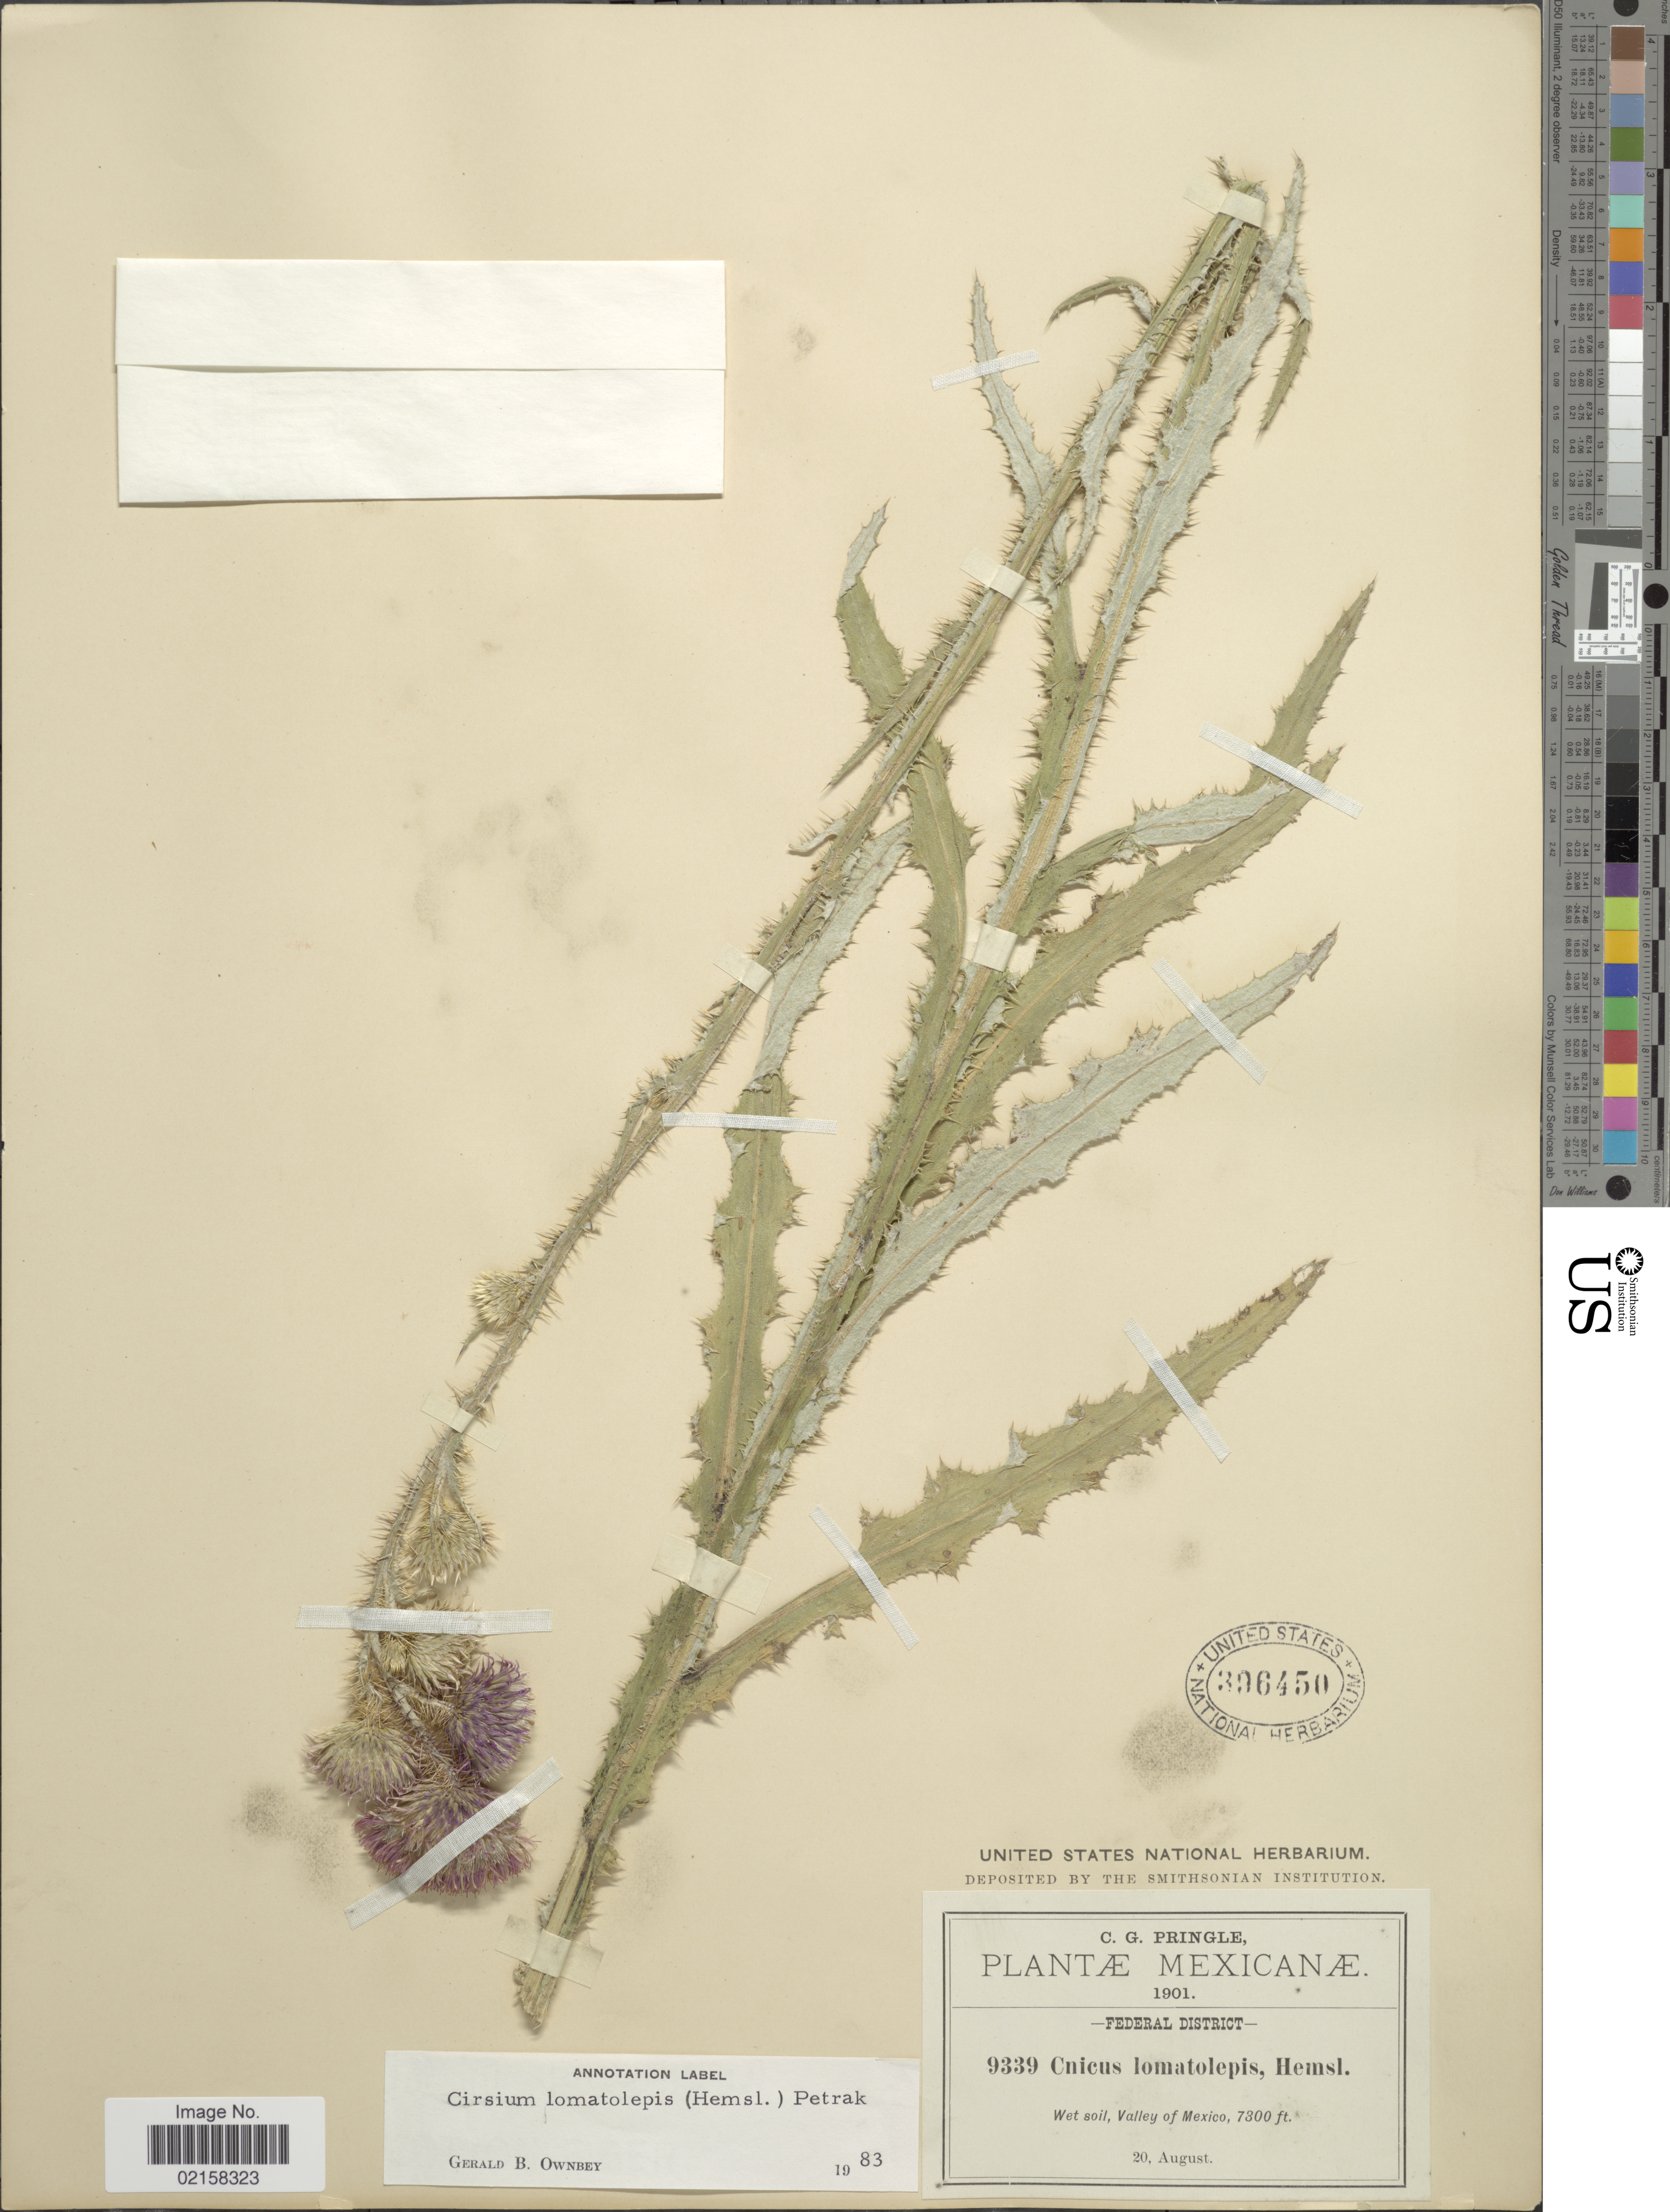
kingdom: Plantae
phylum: Tracheophyta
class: Magnoliopsida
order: Asterales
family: Asteraceae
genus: Cirsium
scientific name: Cirsium lomatolepis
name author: (Hemsl.) Petr.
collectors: C. G. Pringle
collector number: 9339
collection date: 1901-08-20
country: Mexico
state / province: Distrito Federal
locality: Wet soil, Valley of Mexico.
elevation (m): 2225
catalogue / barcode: US 396450